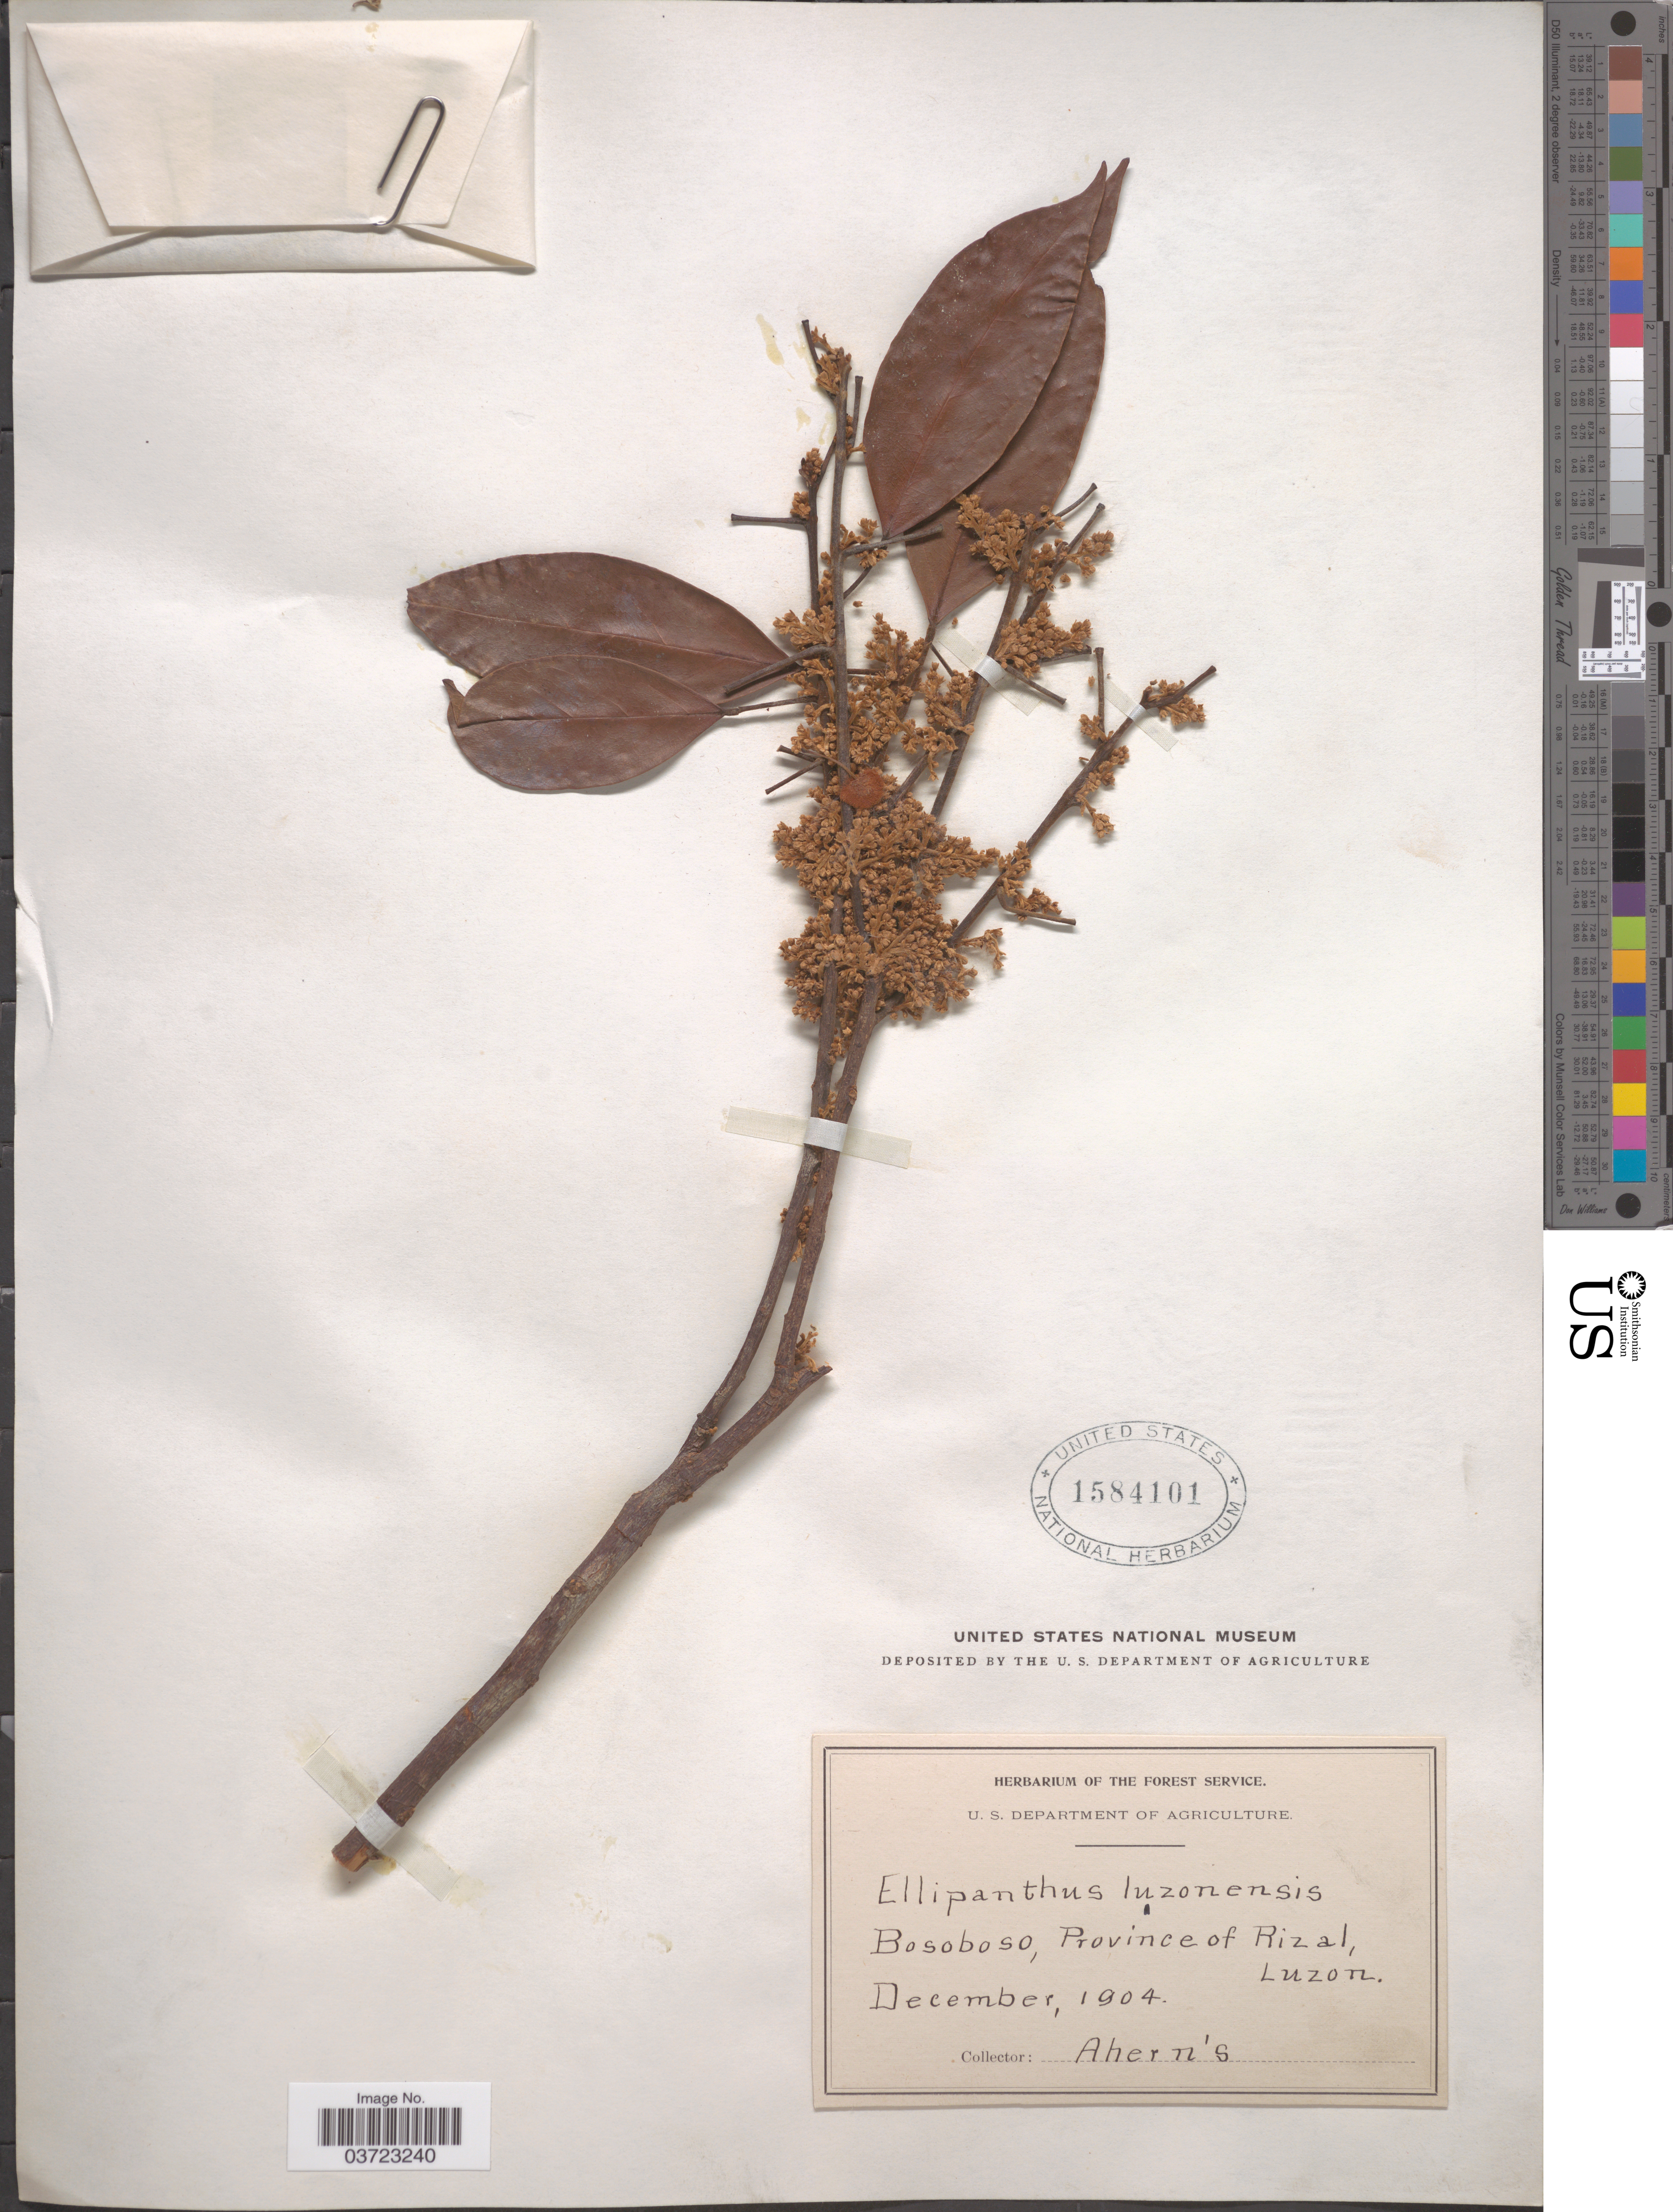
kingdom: Plantae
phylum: Tracheophyta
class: Magnoliopsida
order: Oxalidales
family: Connaraceae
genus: Ellipanthus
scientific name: Ellipanthus luzoniensis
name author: S. Vidal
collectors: -. Ahern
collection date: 1904-12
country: Philippines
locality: Bosoboso, Province of Rizal, Luzon.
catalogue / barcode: US 1584101